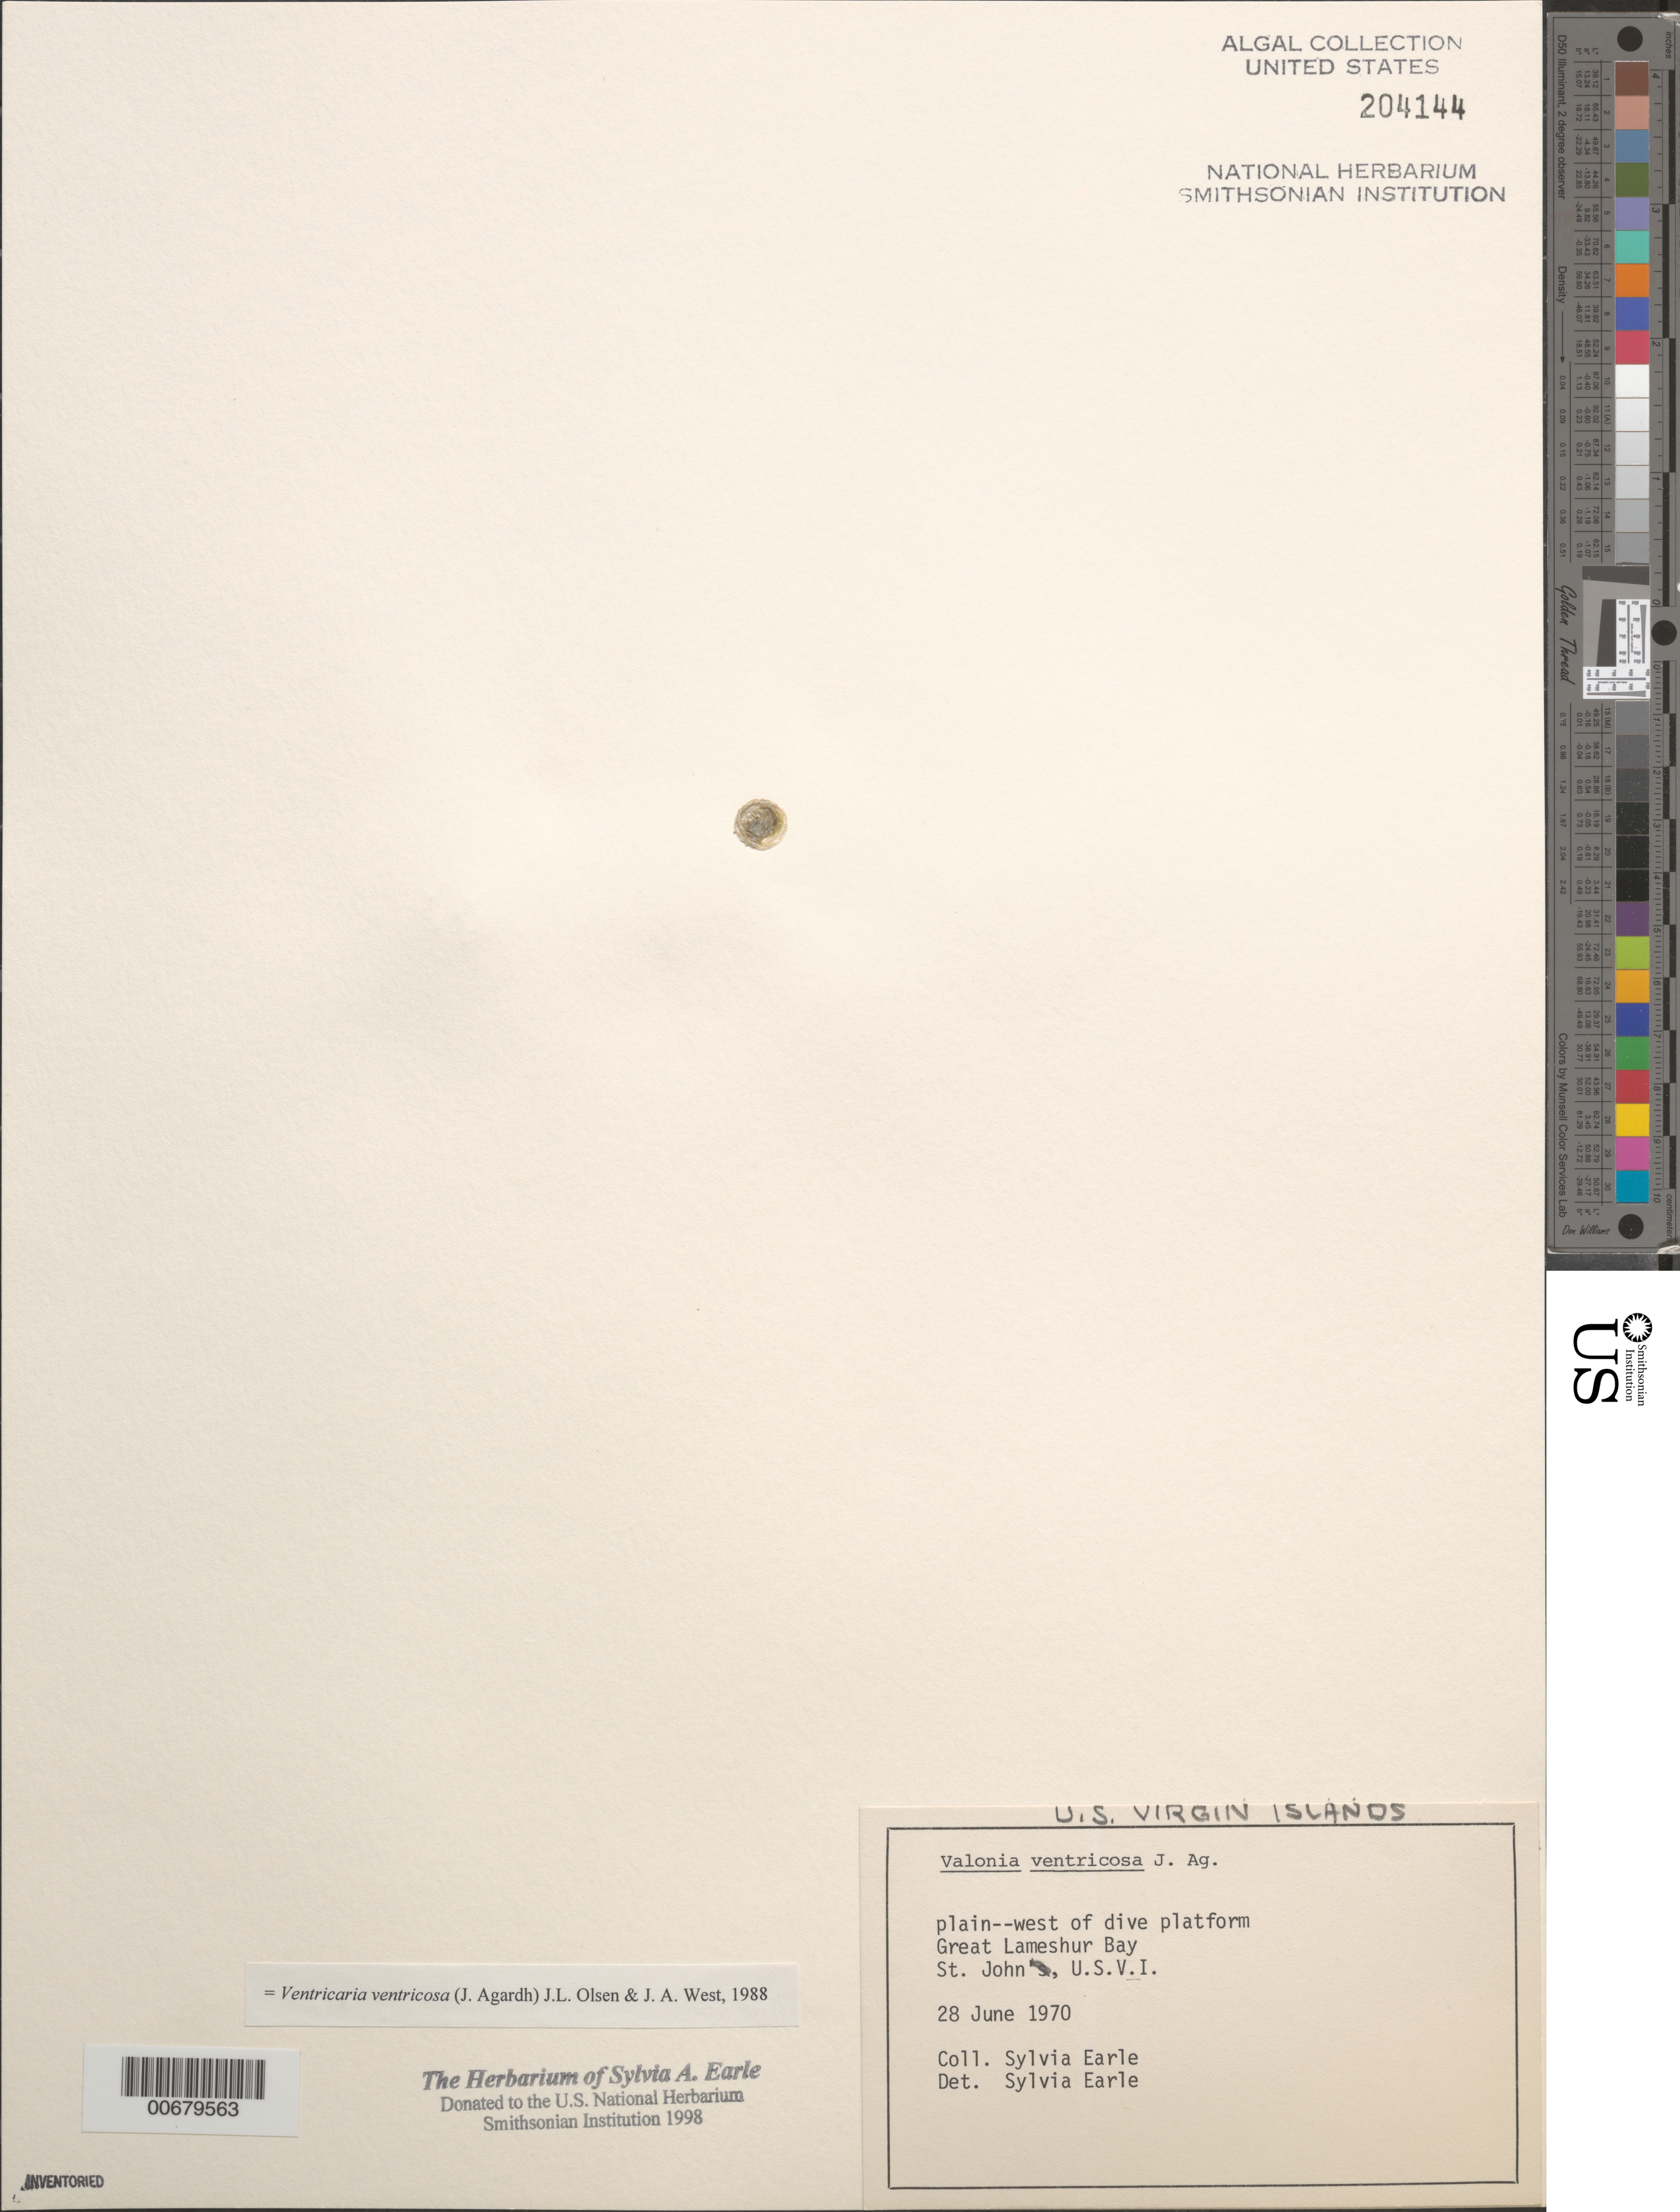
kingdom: Plantae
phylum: Chlorophyta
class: Ulvophyceae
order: Siphonocladales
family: Valoniaceae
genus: Valonia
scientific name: Valonia ventricosa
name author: J. Agardh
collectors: S. A. Earle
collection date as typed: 28 Jun 1970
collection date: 1970-06-28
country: U.S. Virgin Islands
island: St. John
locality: Great Lameshur Bay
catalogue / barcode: US 204144